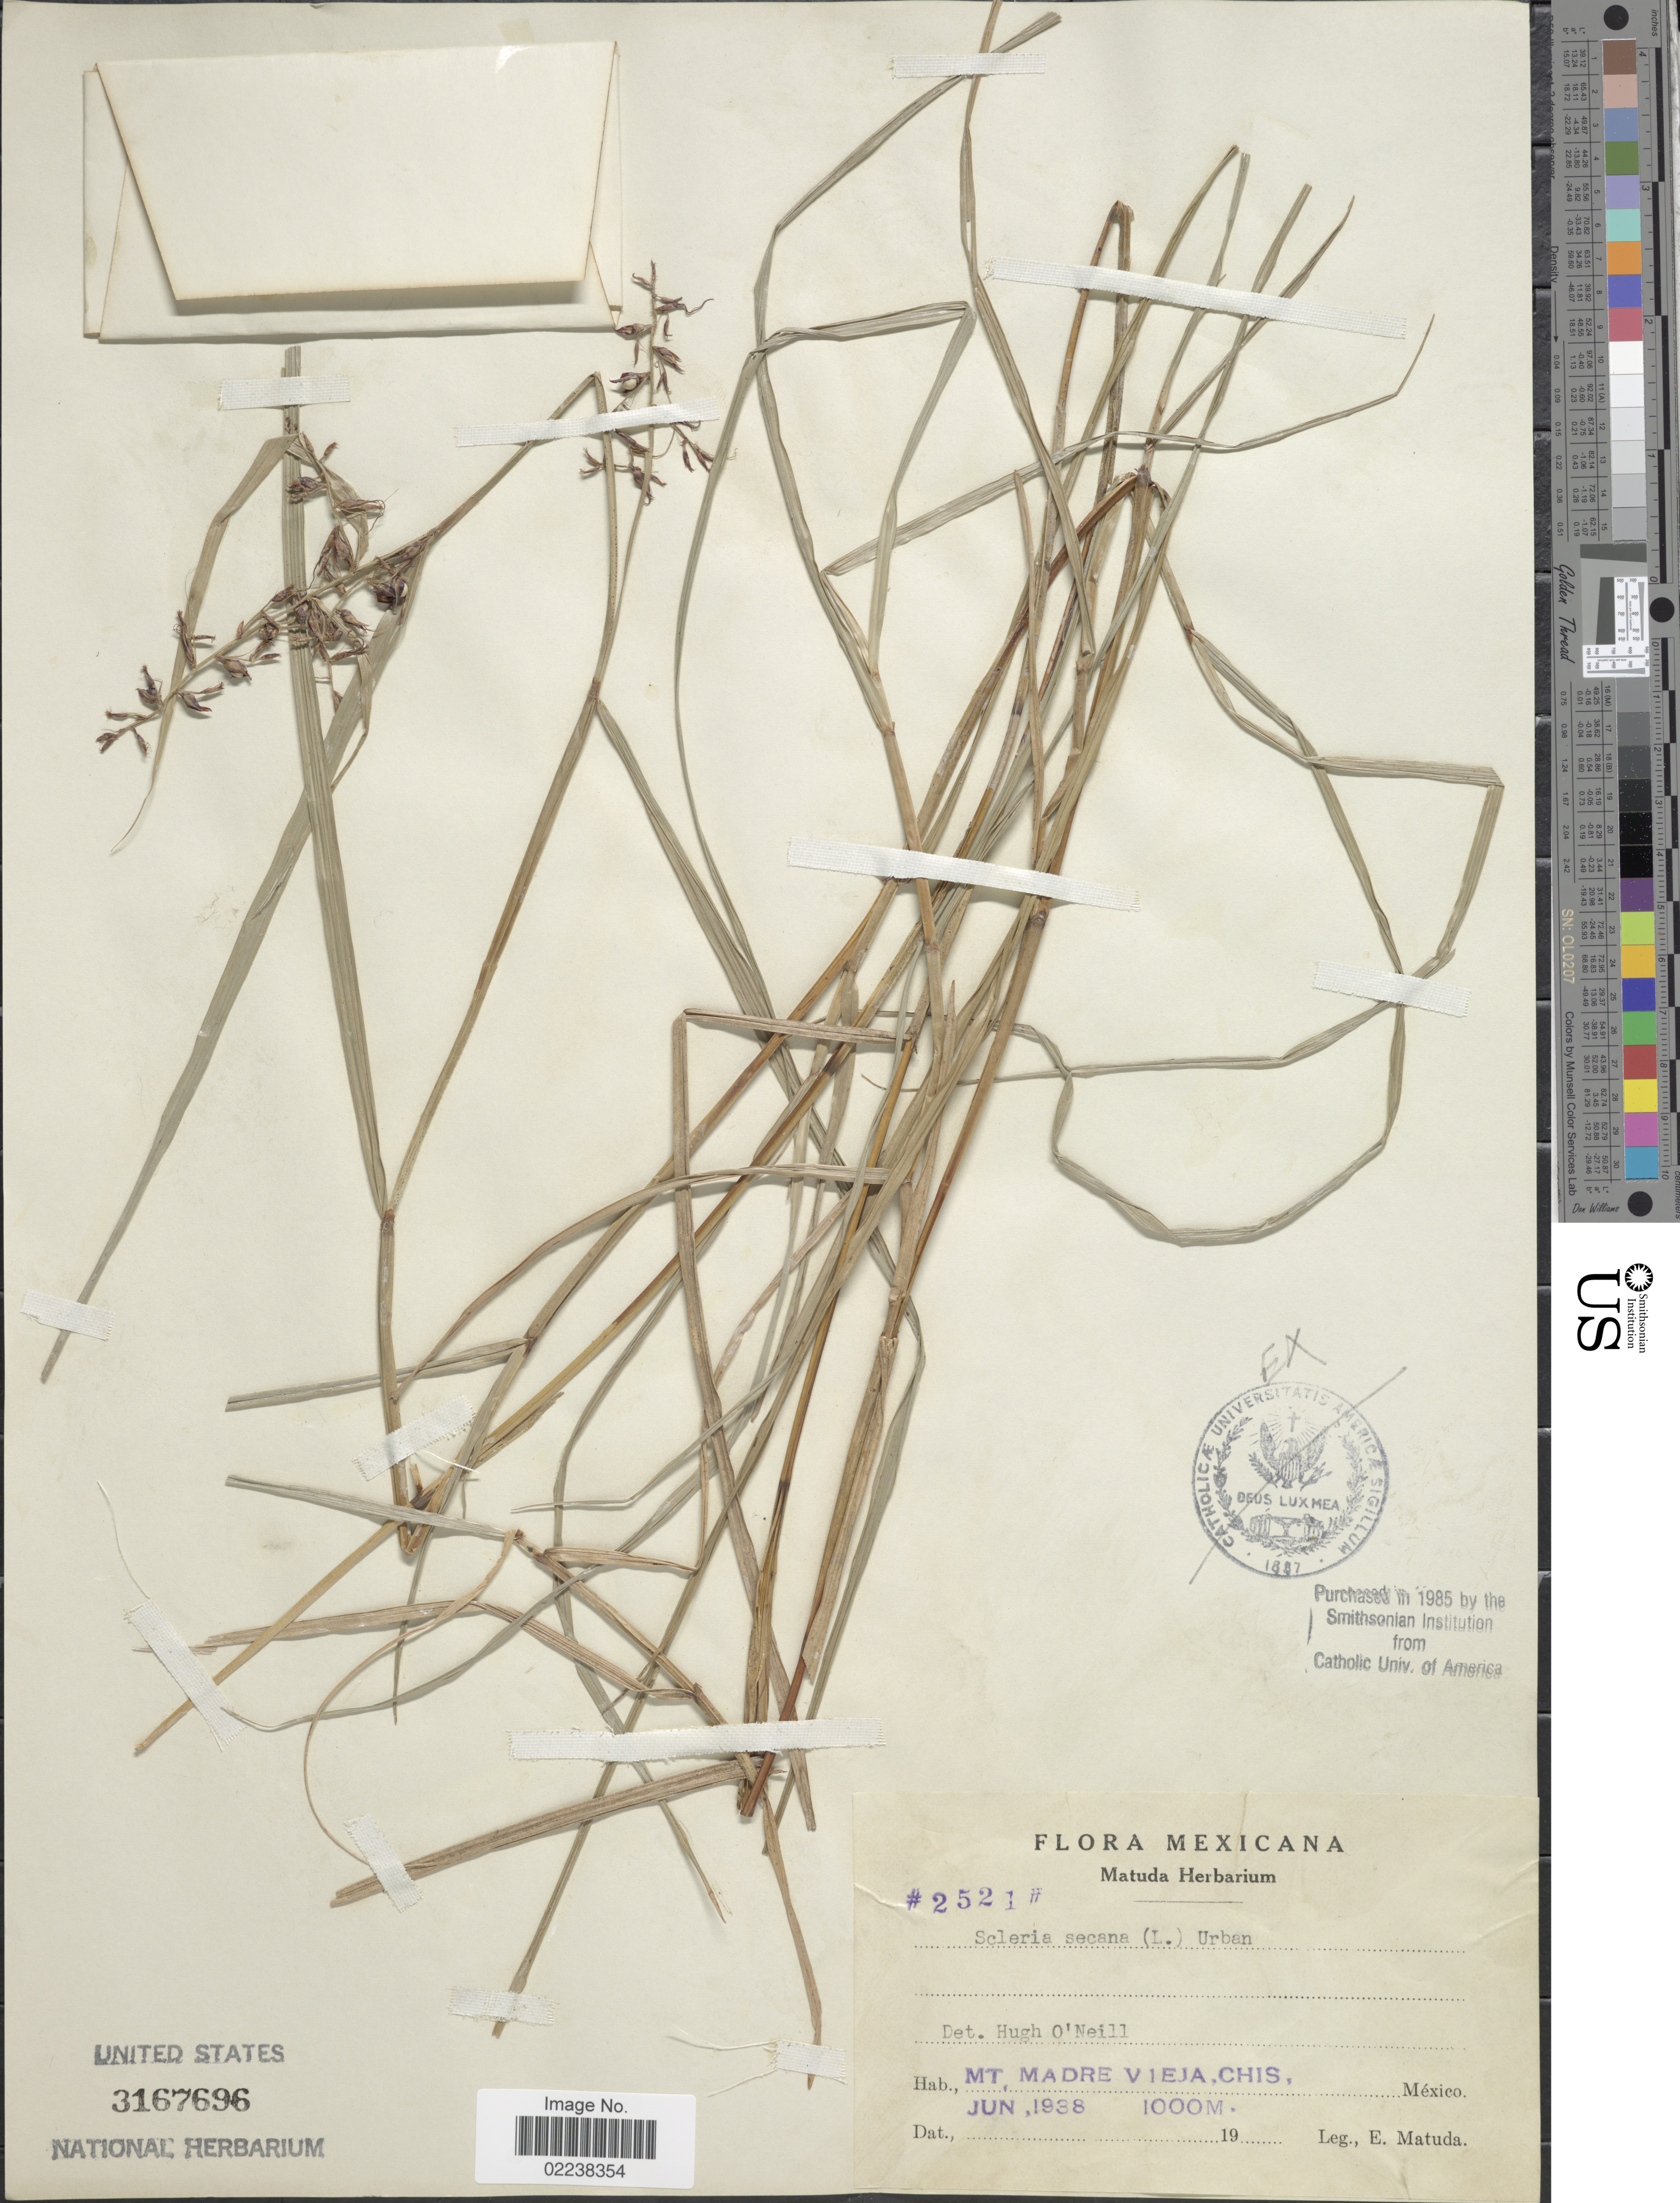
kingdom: Plantae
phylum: Tracheophyta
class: Liliopsida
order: Poales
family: Cyperaceae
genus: Scleria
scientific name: Scleria secans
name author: (L.) Urb.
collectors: E. Matuda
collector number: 2521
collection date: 1938-06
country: Mexico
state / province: Chiapas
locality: Mt. Madre Vieja, Chis.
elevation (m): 1000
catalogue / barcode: US 3167696